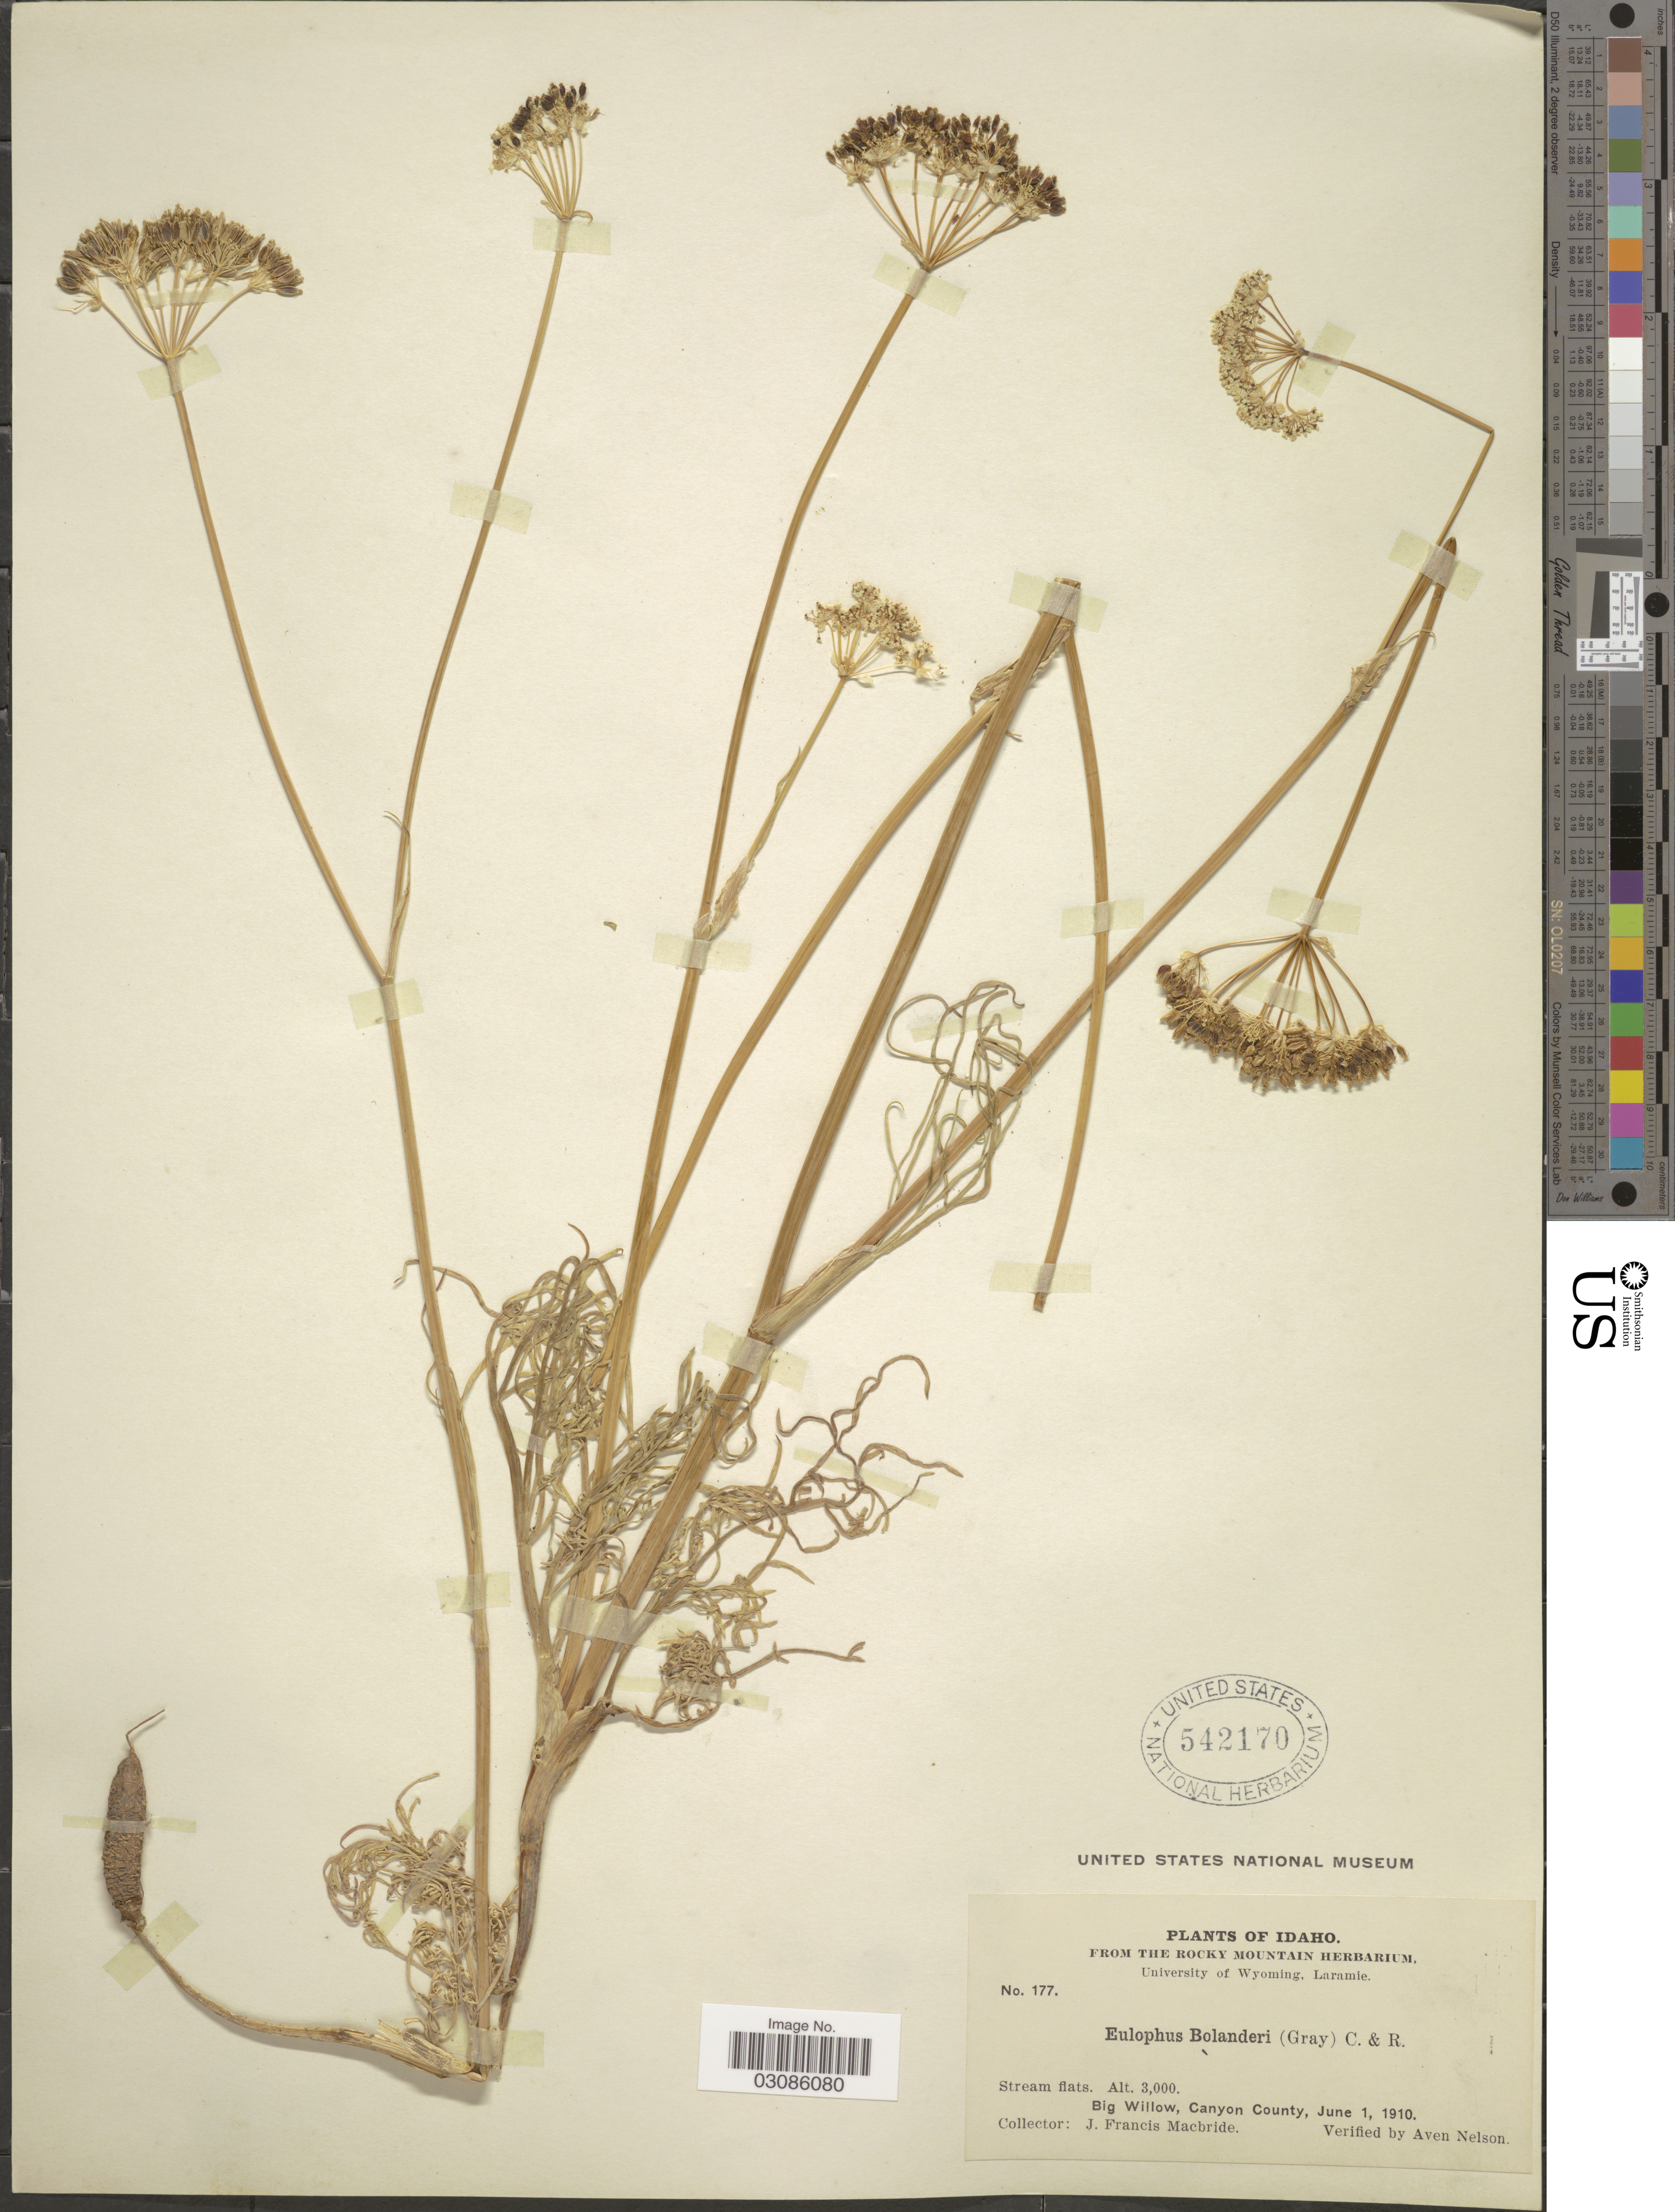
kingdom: Plantae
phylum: Tracheophyta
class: Magnoliopsida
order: Apiales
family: Apiaceae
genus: Perideridia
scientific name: Perideridia bolanderi subsp. bolanderi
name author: (A. Gray) A. Nelson & J.F. Macbr.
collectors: J. F. Macbride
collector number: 177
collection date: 1910-06-01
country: United States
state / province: Idaho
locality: Stream flats. Big Willow, Canyon County.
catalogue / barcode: US 542170